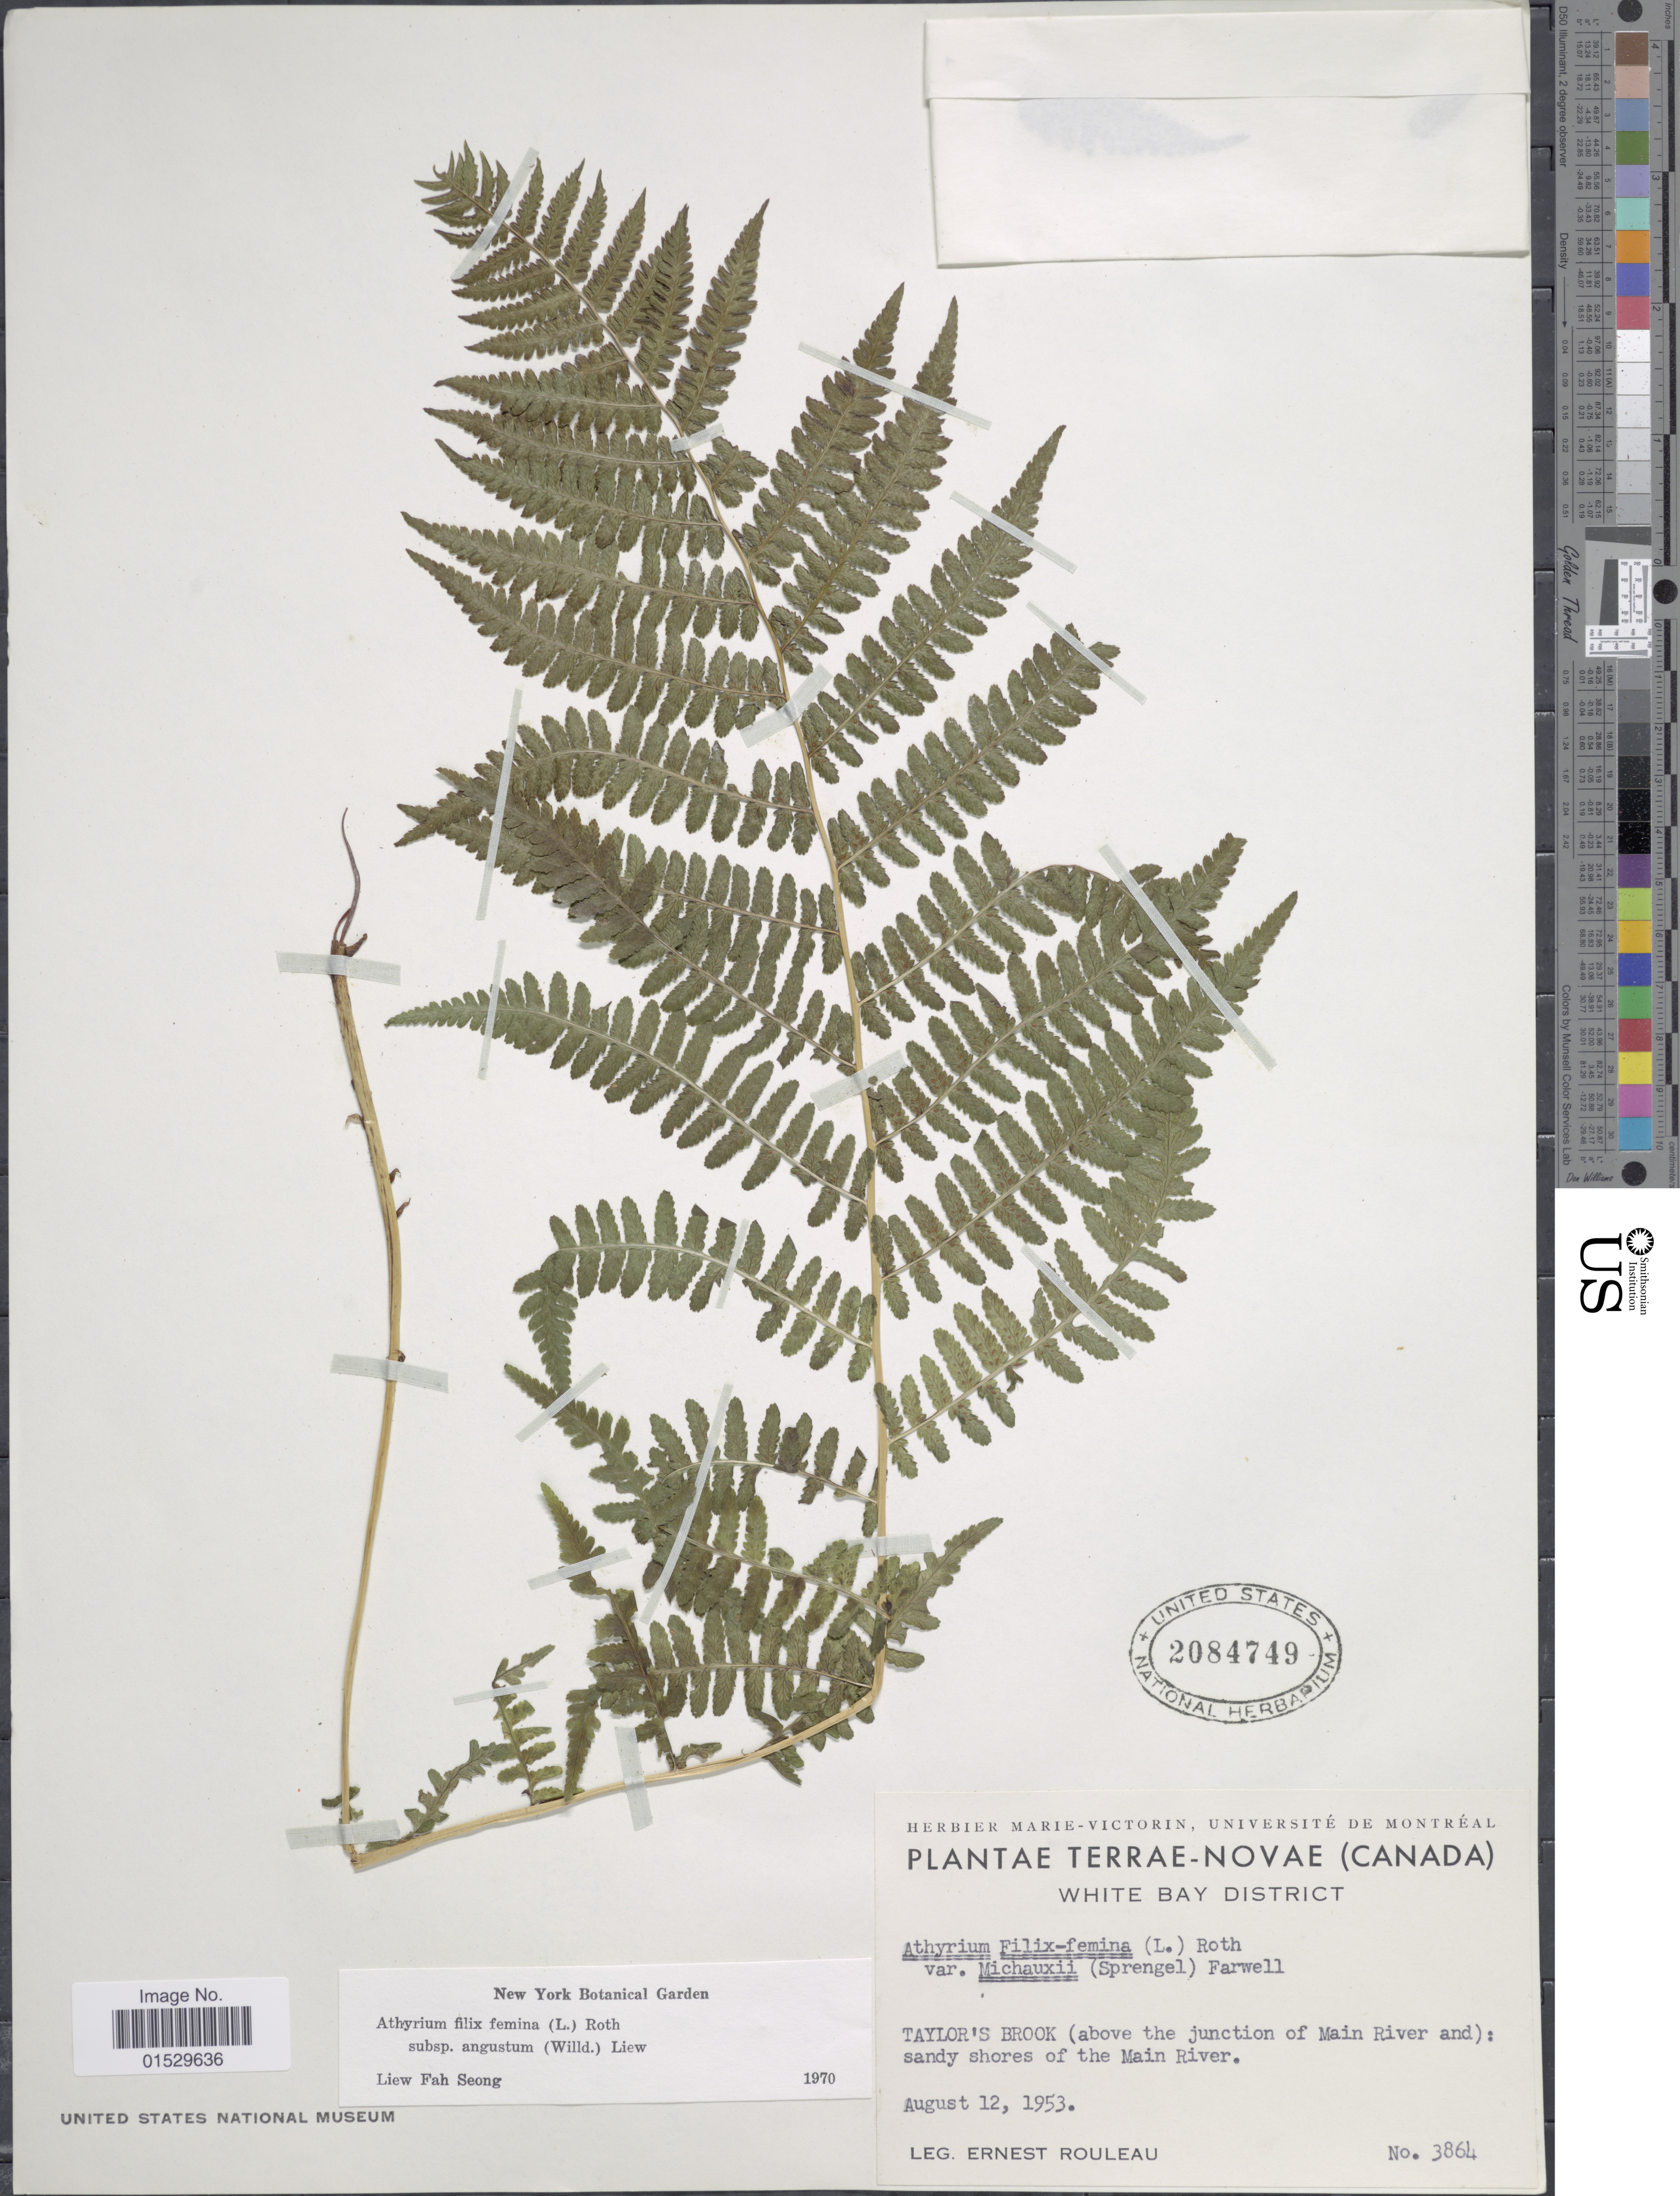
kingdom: Plantae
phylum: Tracheophyta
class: Polypodiopsida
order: Polypodiales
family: Athyriaceae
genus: Athyrium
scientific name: Athyrium filix-femina subsp. angustatum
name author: (Willd.) R.T. Clausen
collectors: J. Rouleau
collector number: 3864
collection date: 1953-08-12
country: Canada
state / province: Newfoundland and Labrador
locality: Terrae-Novae, White Bay District, Taylor's Brook (above the junction of Main River and): Sandy shores of the Main River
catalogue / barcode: US 2084749